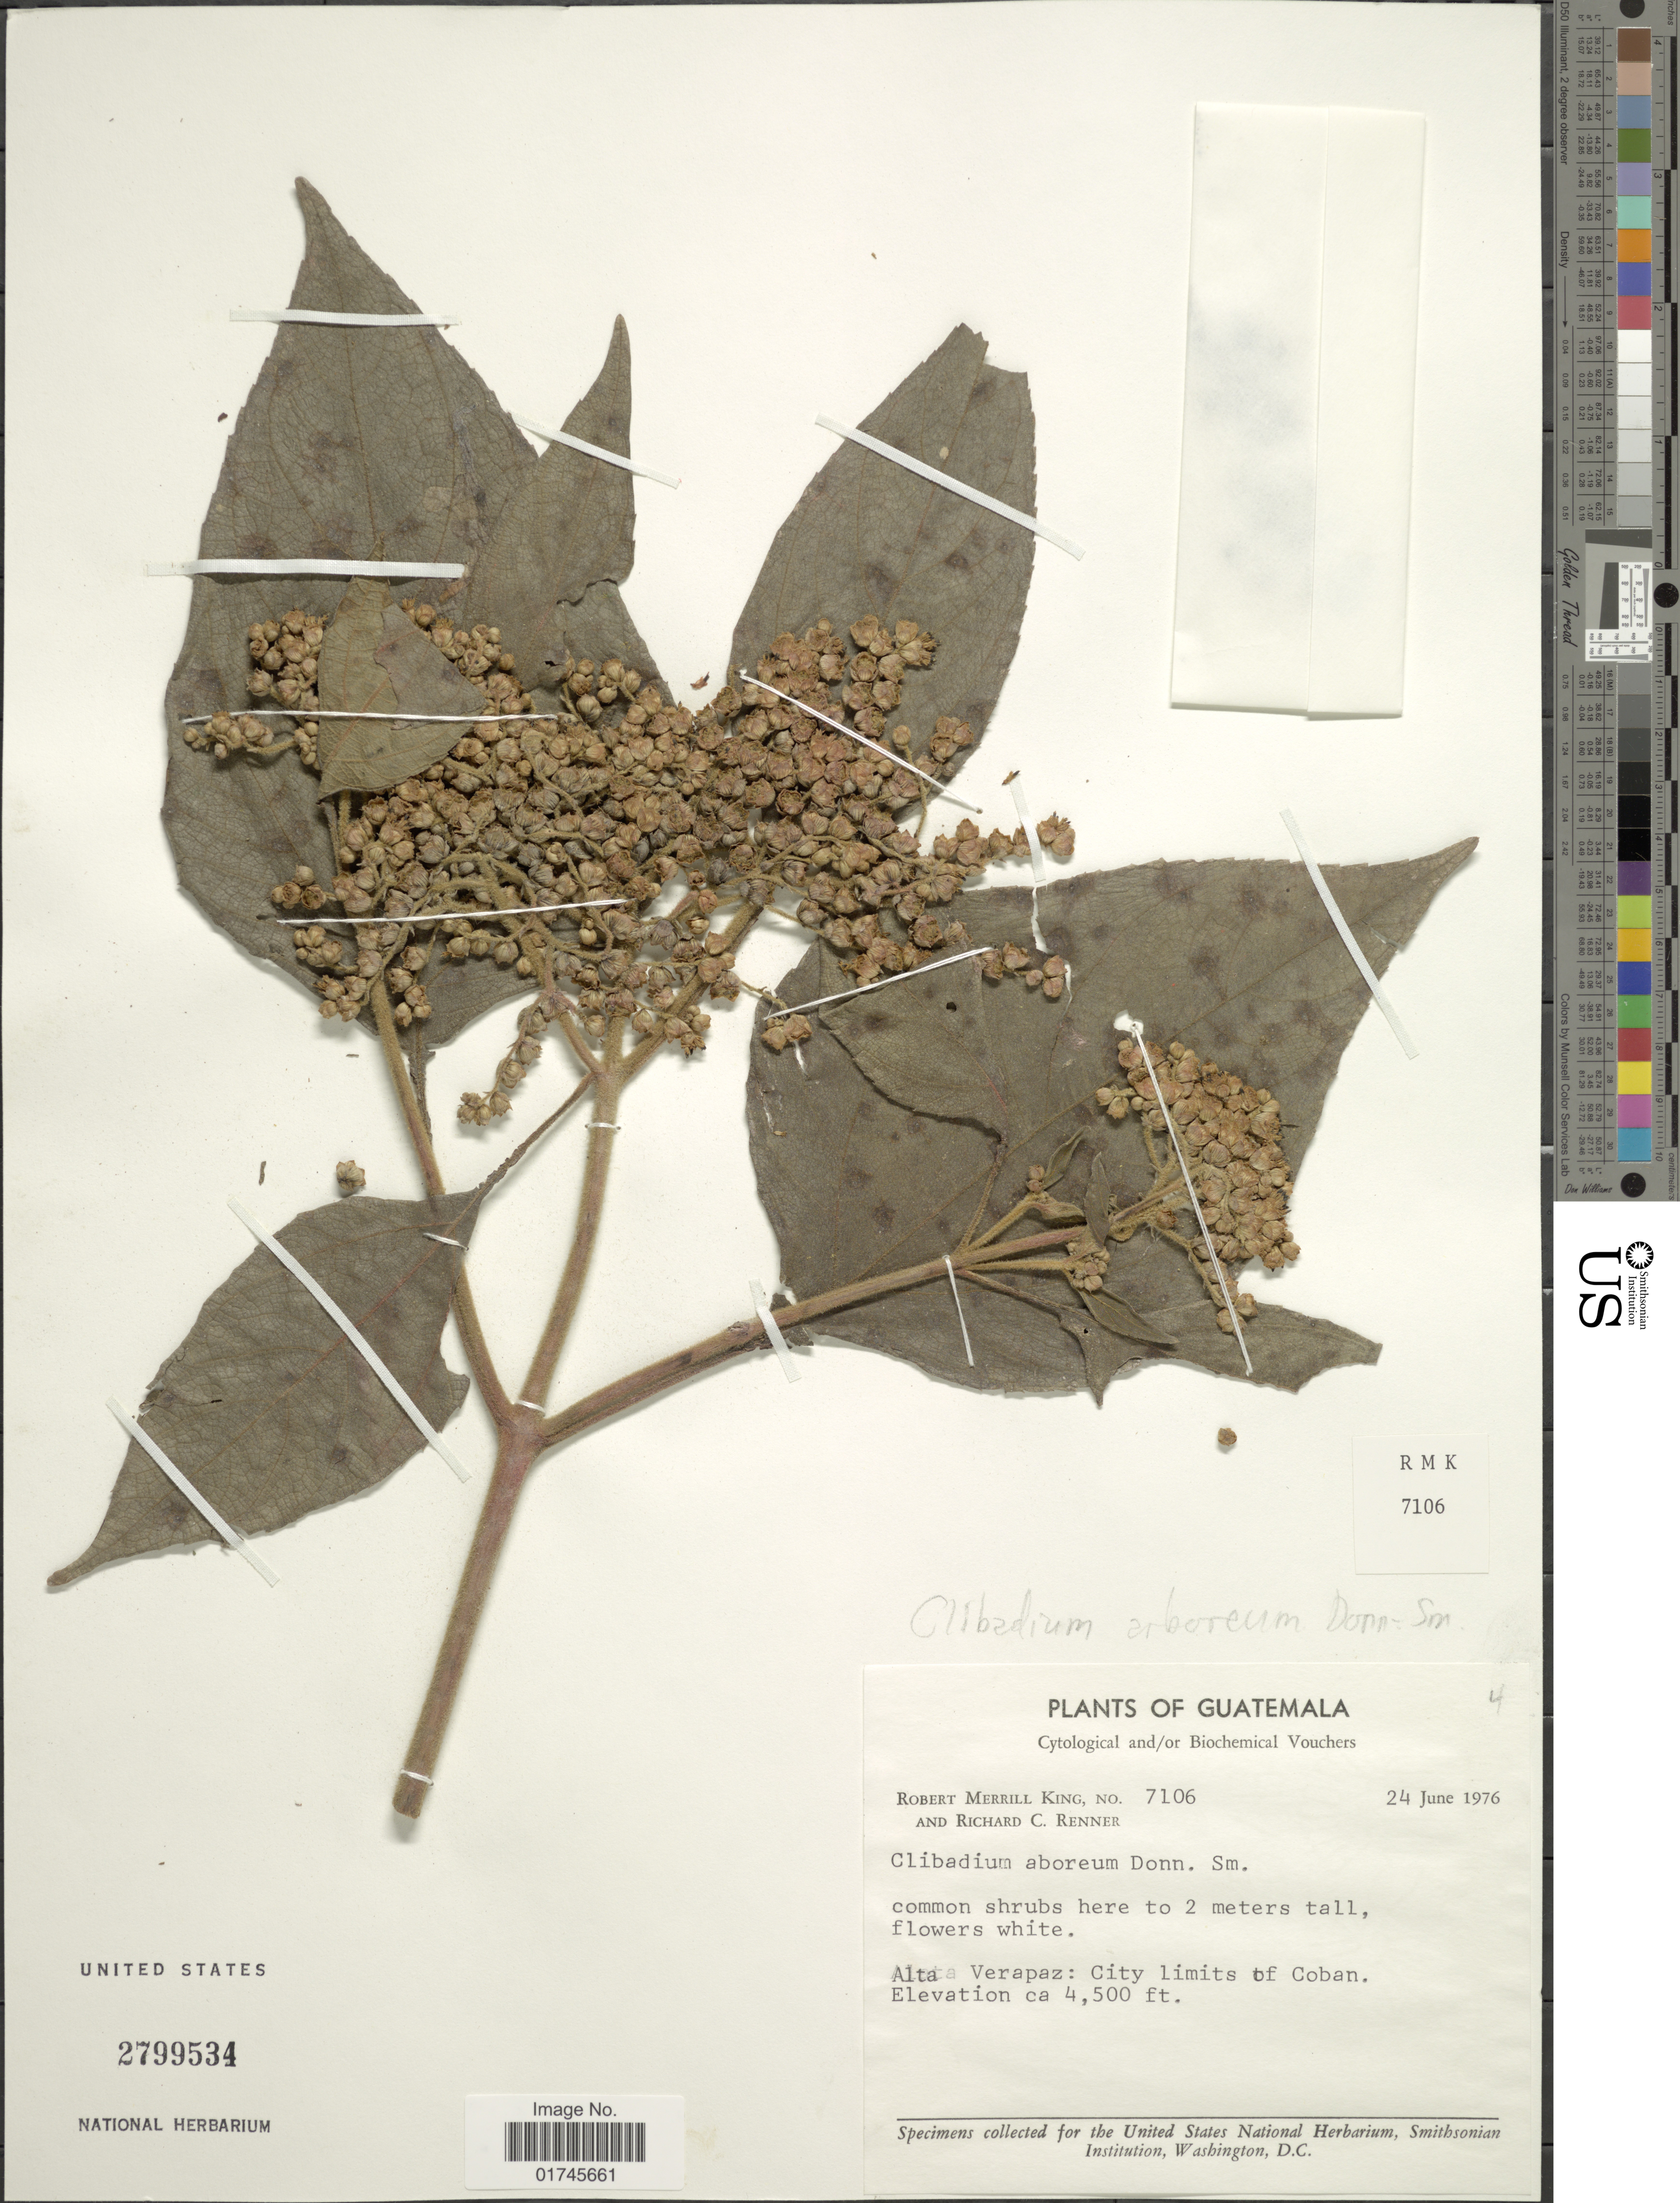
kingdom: Plantae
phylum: Tracheophyta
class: Magnoliopsida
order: Asterales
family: Asteraceae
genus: Clibadium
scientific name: Clibadium arboreum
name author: Donn. Sm.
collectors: R. M. King & R. C. Renner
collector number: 7106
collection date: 1976-06-24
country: Guatemala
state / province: Alta Verapaz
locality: Guatemala. Alta Verapaz: City limits of Coban.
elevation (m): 1372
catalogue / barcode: US 2799534